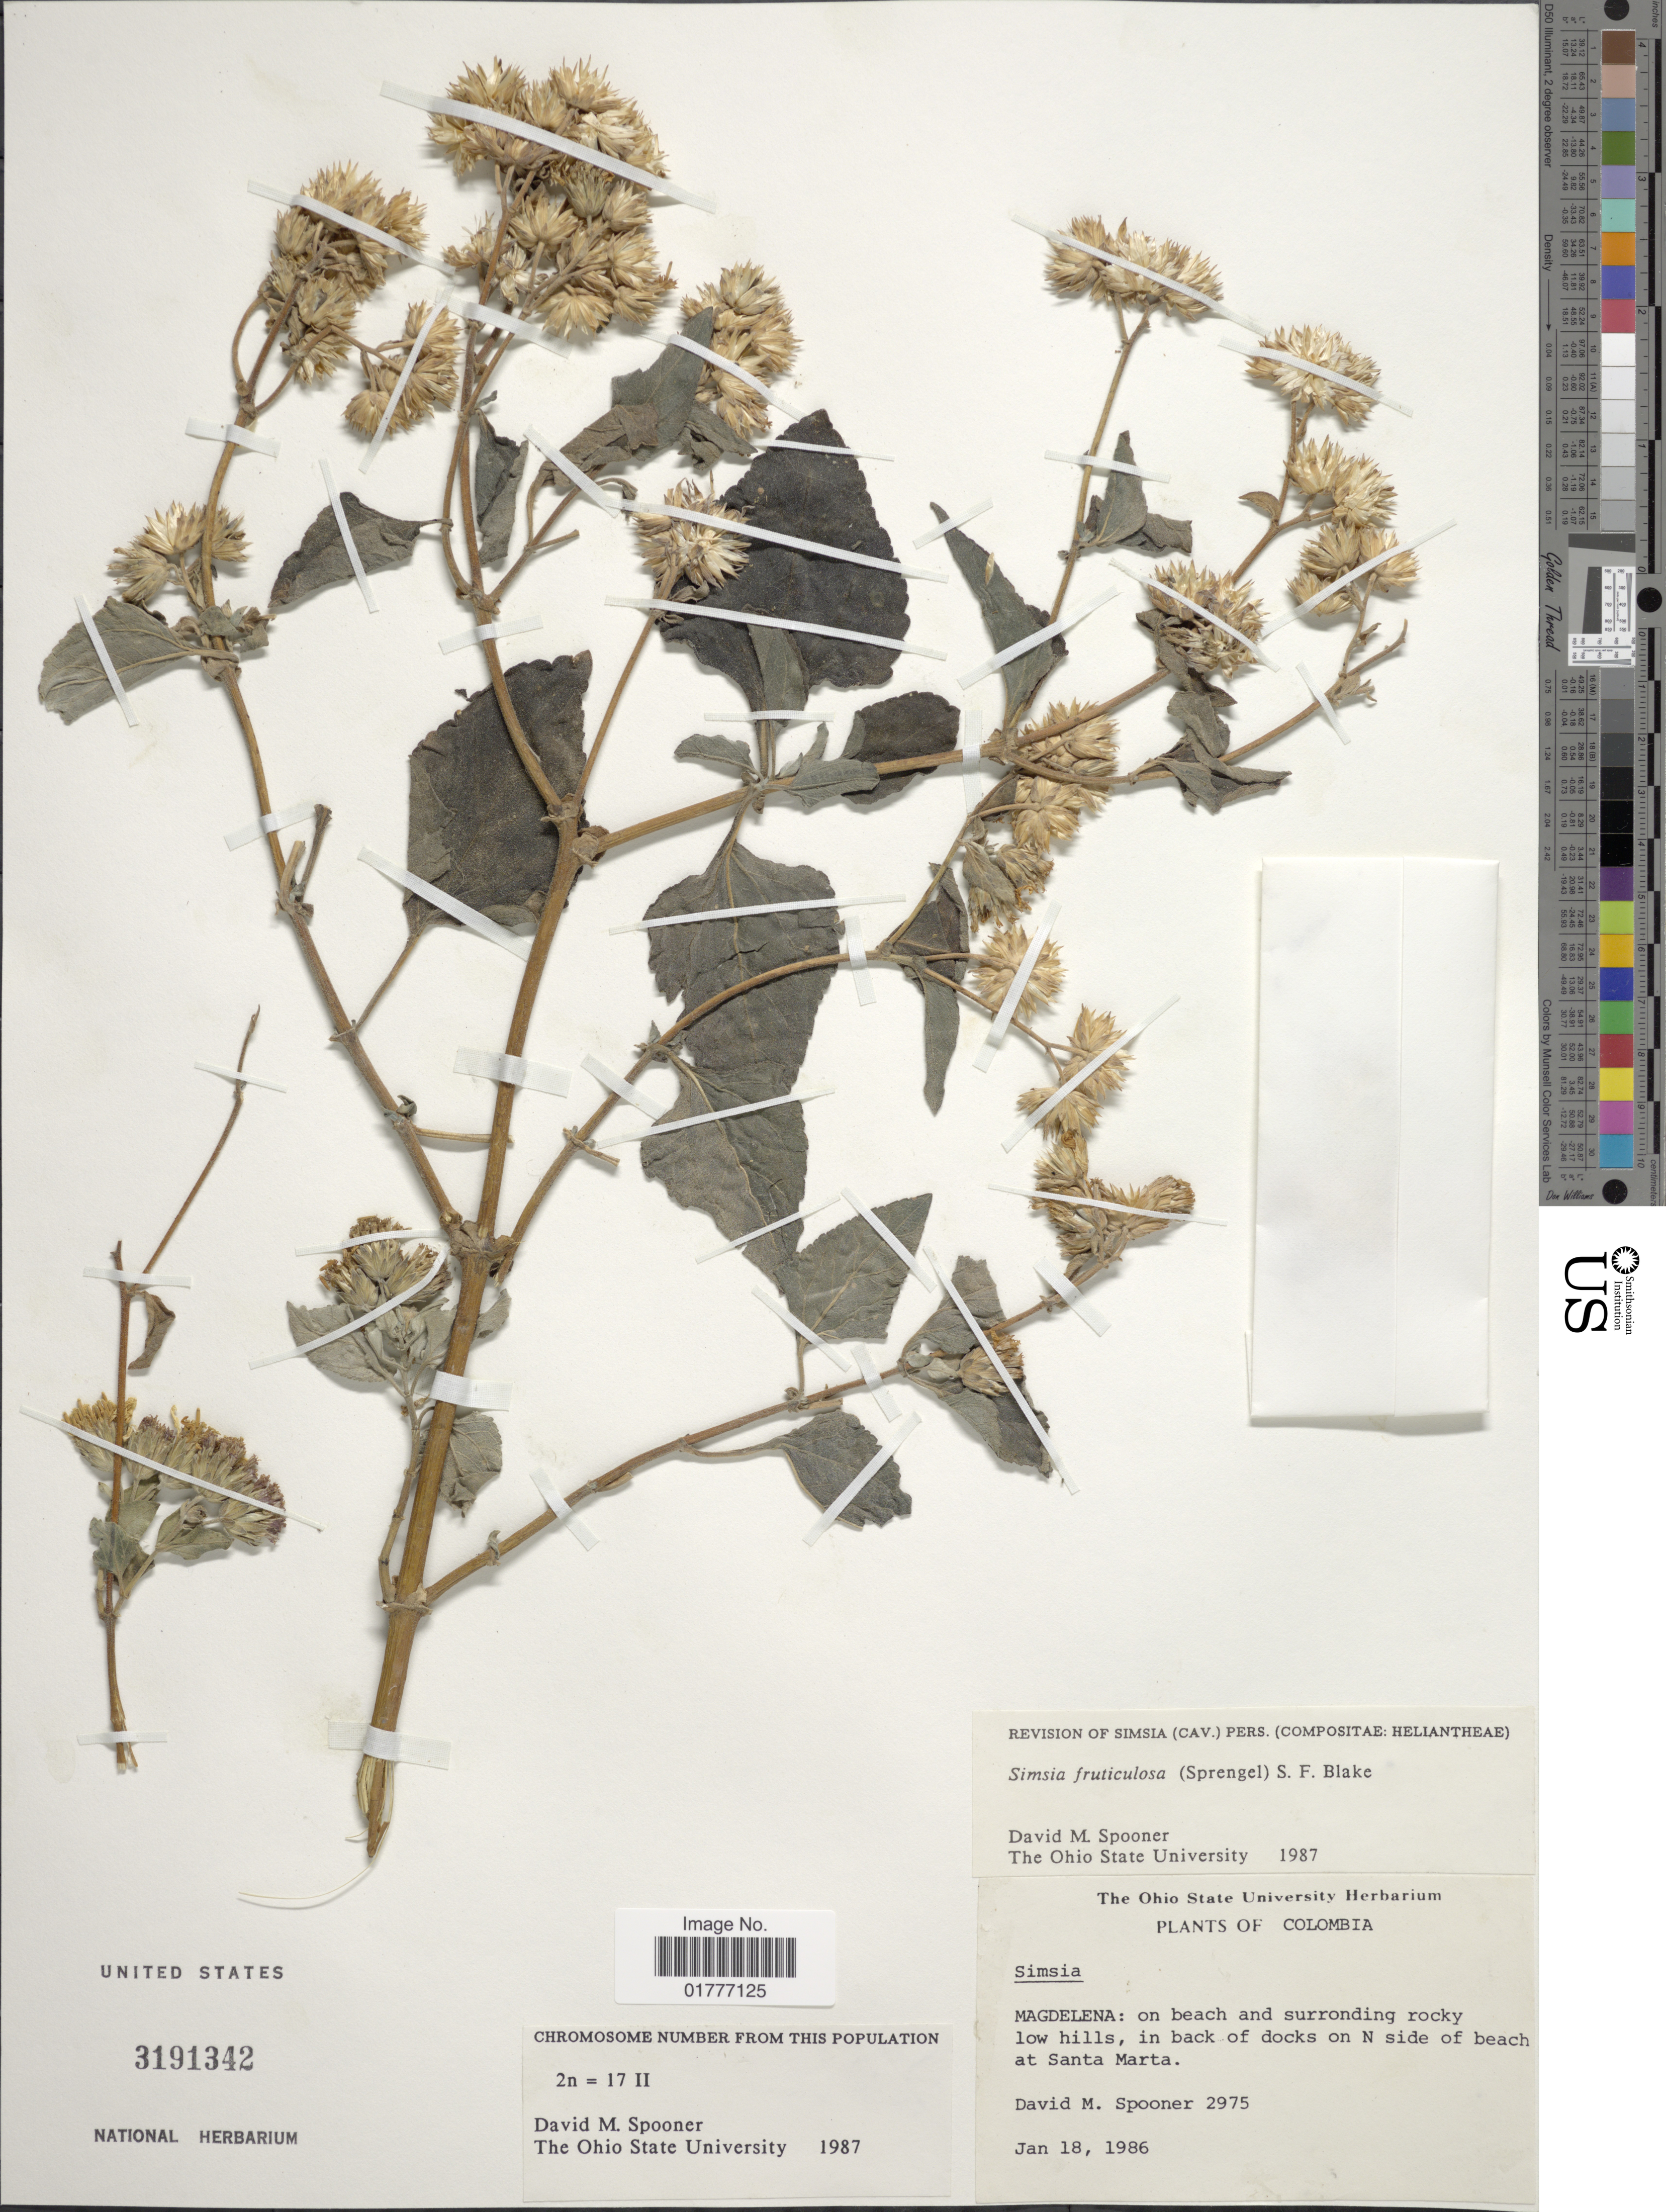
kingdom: Plantae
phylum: Tracheophyta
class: Magnoliopsida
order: Asterales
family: Asteraceae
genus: Simsia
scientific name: Simsia fruticulosa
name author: (Spreng.) S.F. Blake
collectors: D. Spooner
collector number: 2975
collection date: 1986-01-18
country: Colombia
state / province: Magdalena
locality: In back of docks on N side of beach at Santa Marta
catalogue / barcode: US 3191342